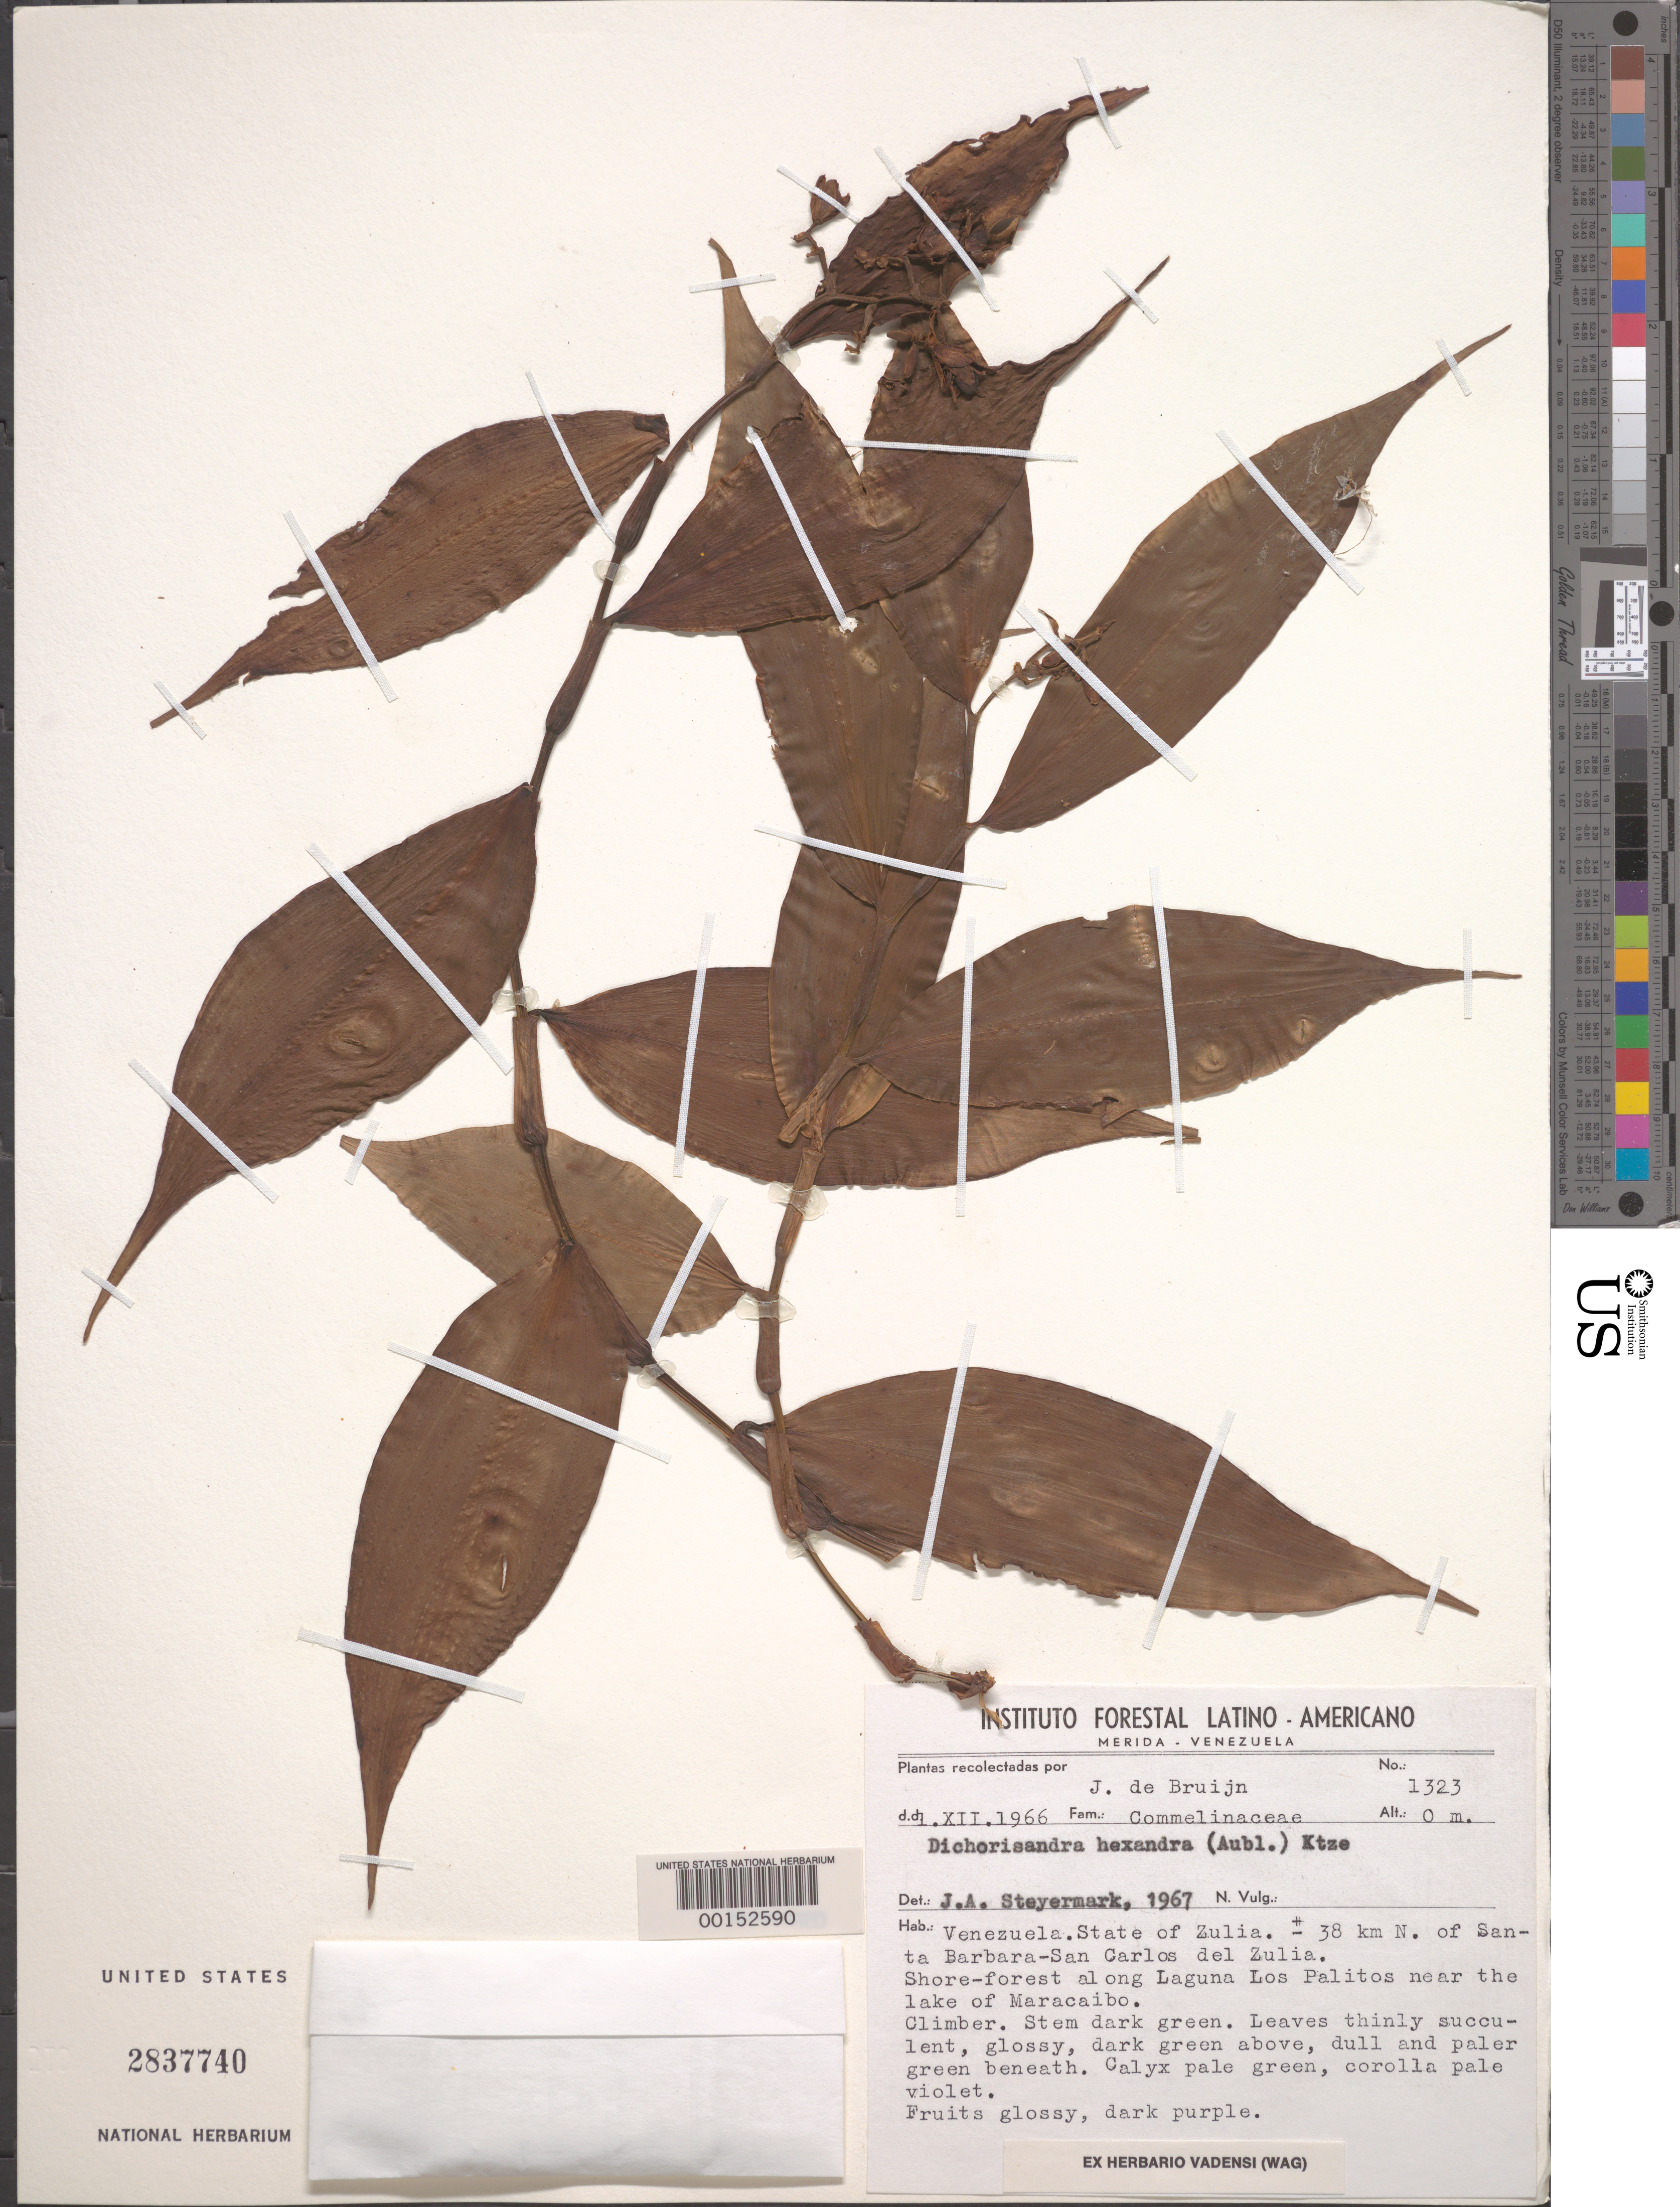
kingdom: Plantae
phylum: Tracheophyta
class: Liliopsida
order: Commelinales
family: Commelinaceae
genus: Dichorisandra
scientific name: Dichorisandra hexandra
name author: (Aubl.) Standl.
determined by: Steyermark, Julian A., (VEN)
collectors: J. Bruijn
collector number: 1323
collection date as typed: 01 Dec 1966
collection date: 1966-12-01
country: Venezuela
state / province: Zulia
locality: N of Santa Barbara-san carlos del zulia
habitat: Shore forest along laguna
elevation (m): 1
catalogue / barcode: US 2837740